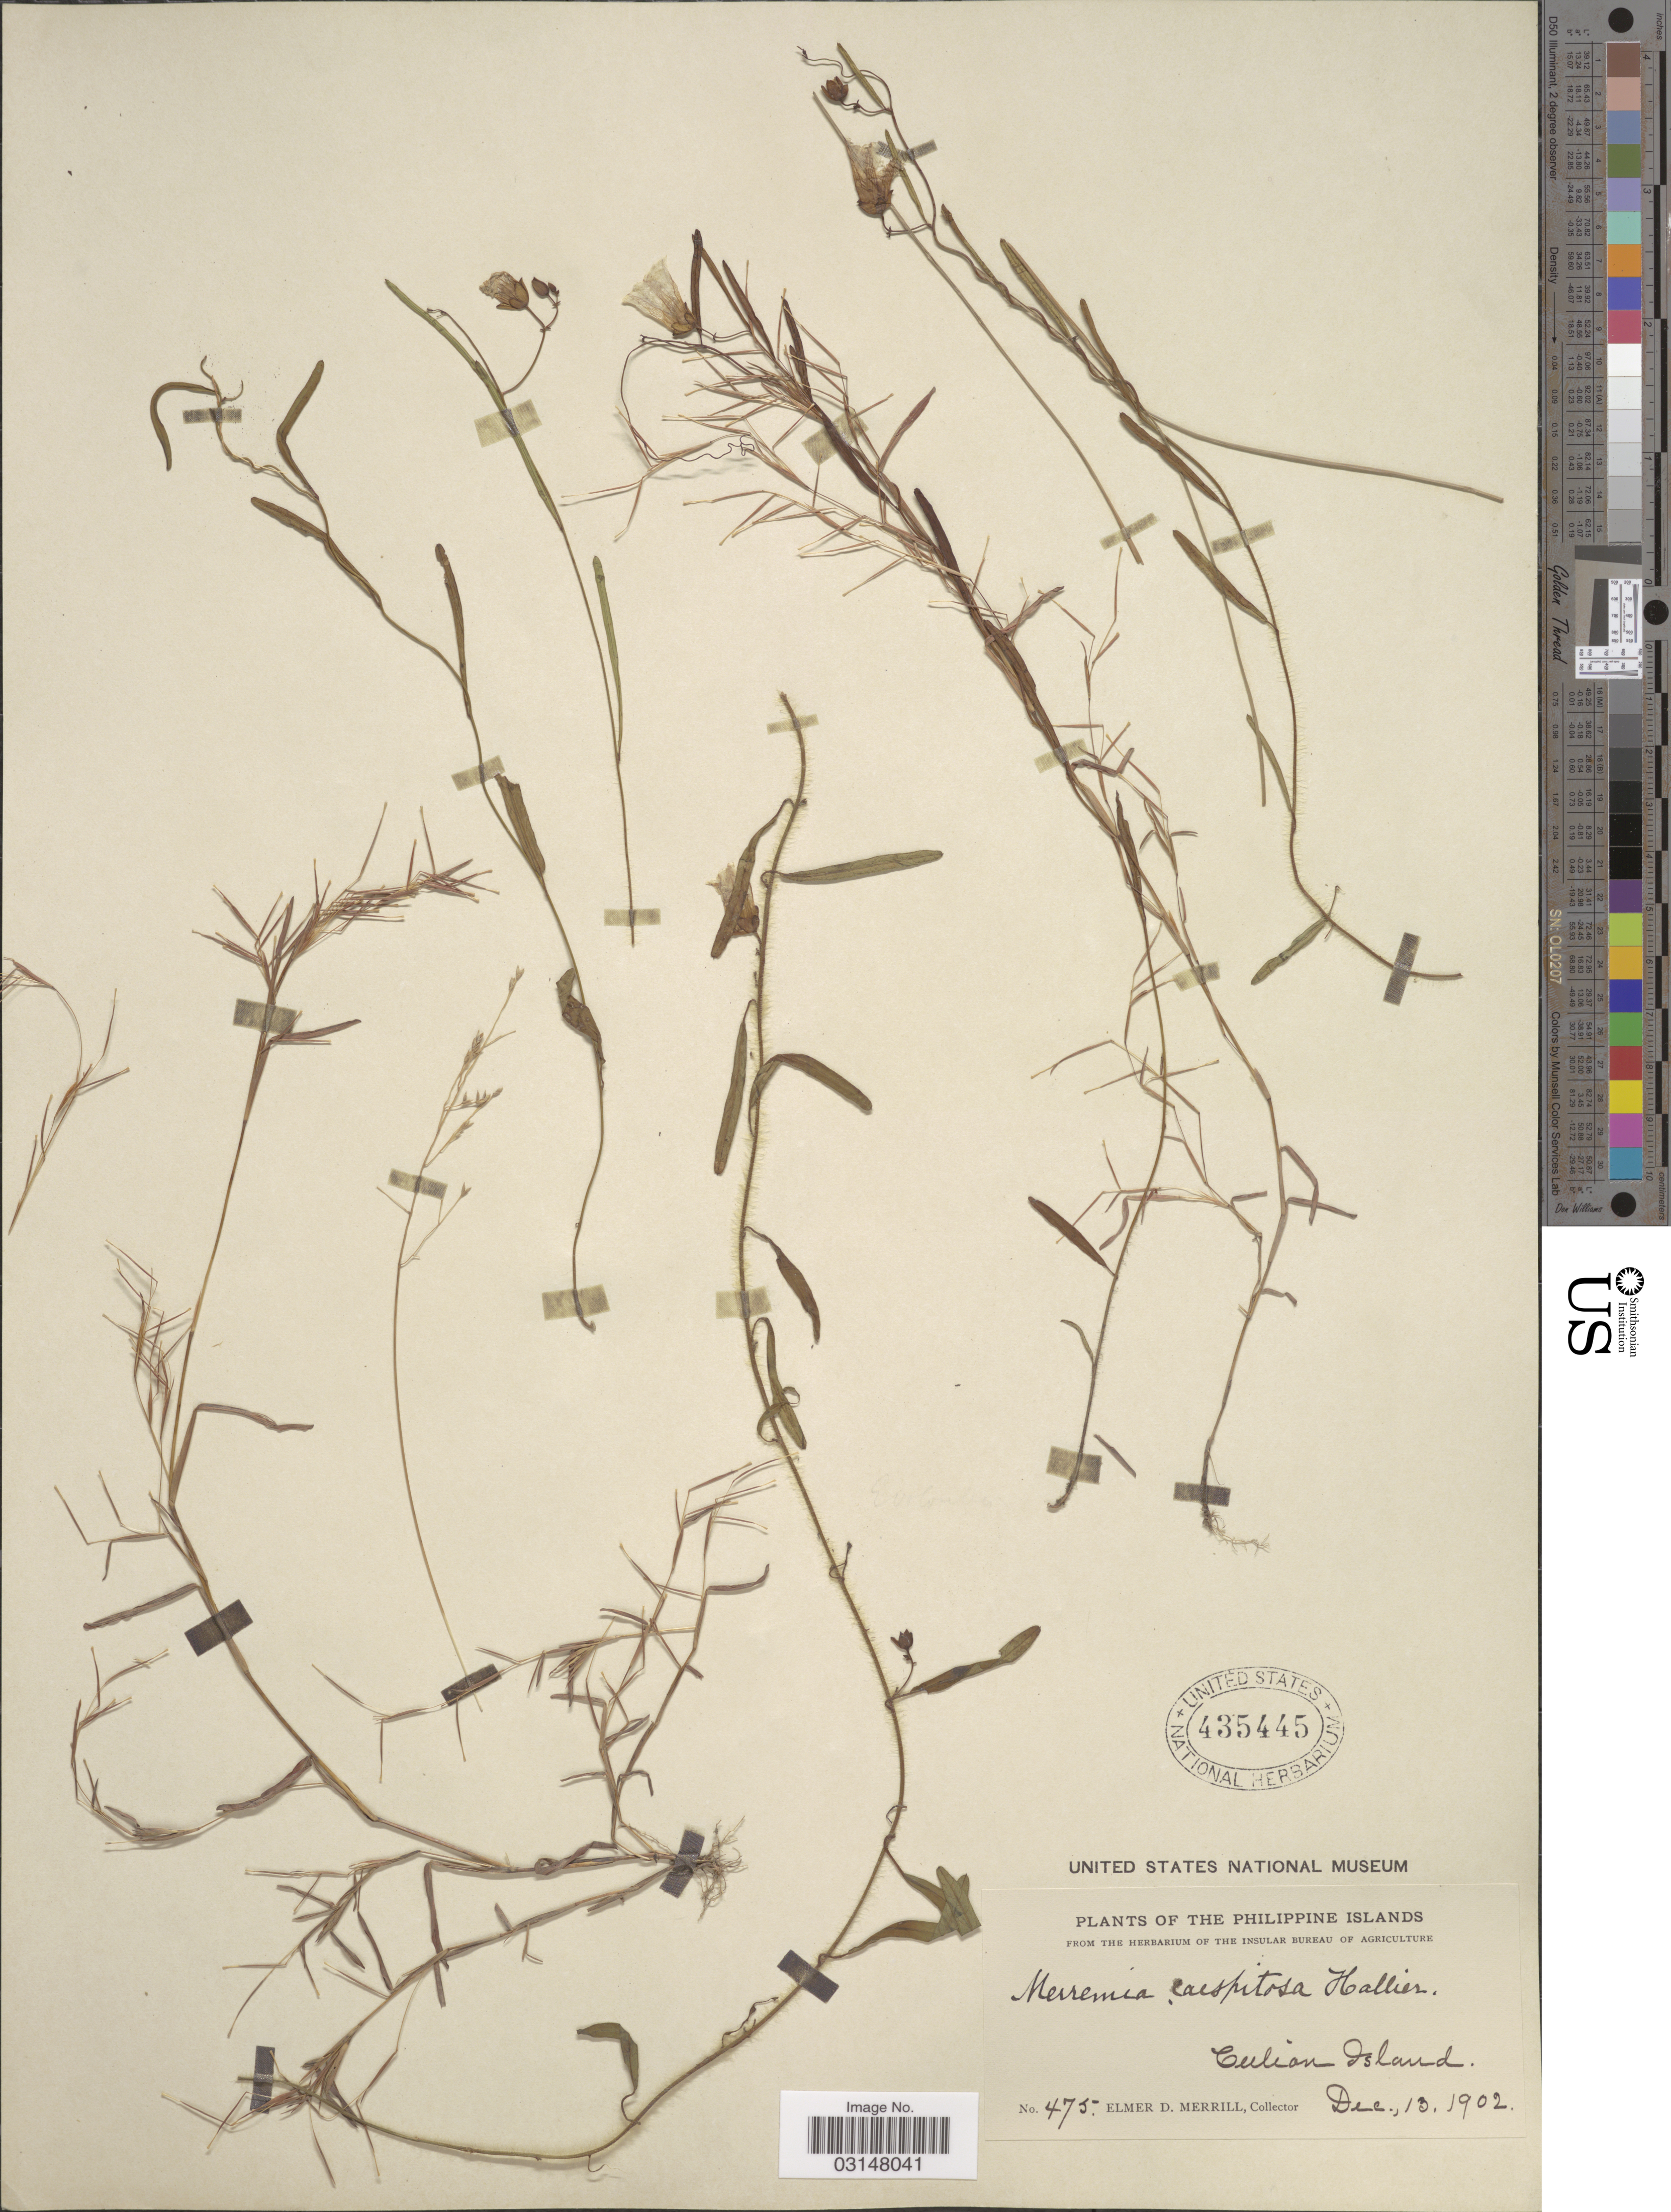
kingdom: Plantae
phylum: Tracheophyta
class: Magnoliopsida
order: Solanales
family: Convolvulaceae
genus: Merremia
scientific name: Merremia hirta var. hirta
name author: (L.) Merr.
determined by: Strong, Mark T., (BOT), Smithsonian Institution - National Museum of Natural History (UNITED STATES)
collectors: E. D. Merrill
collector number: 475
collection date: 1902-12-13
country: Philippines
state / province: Mimaropa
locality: Culion Island.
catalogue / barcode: US 435445